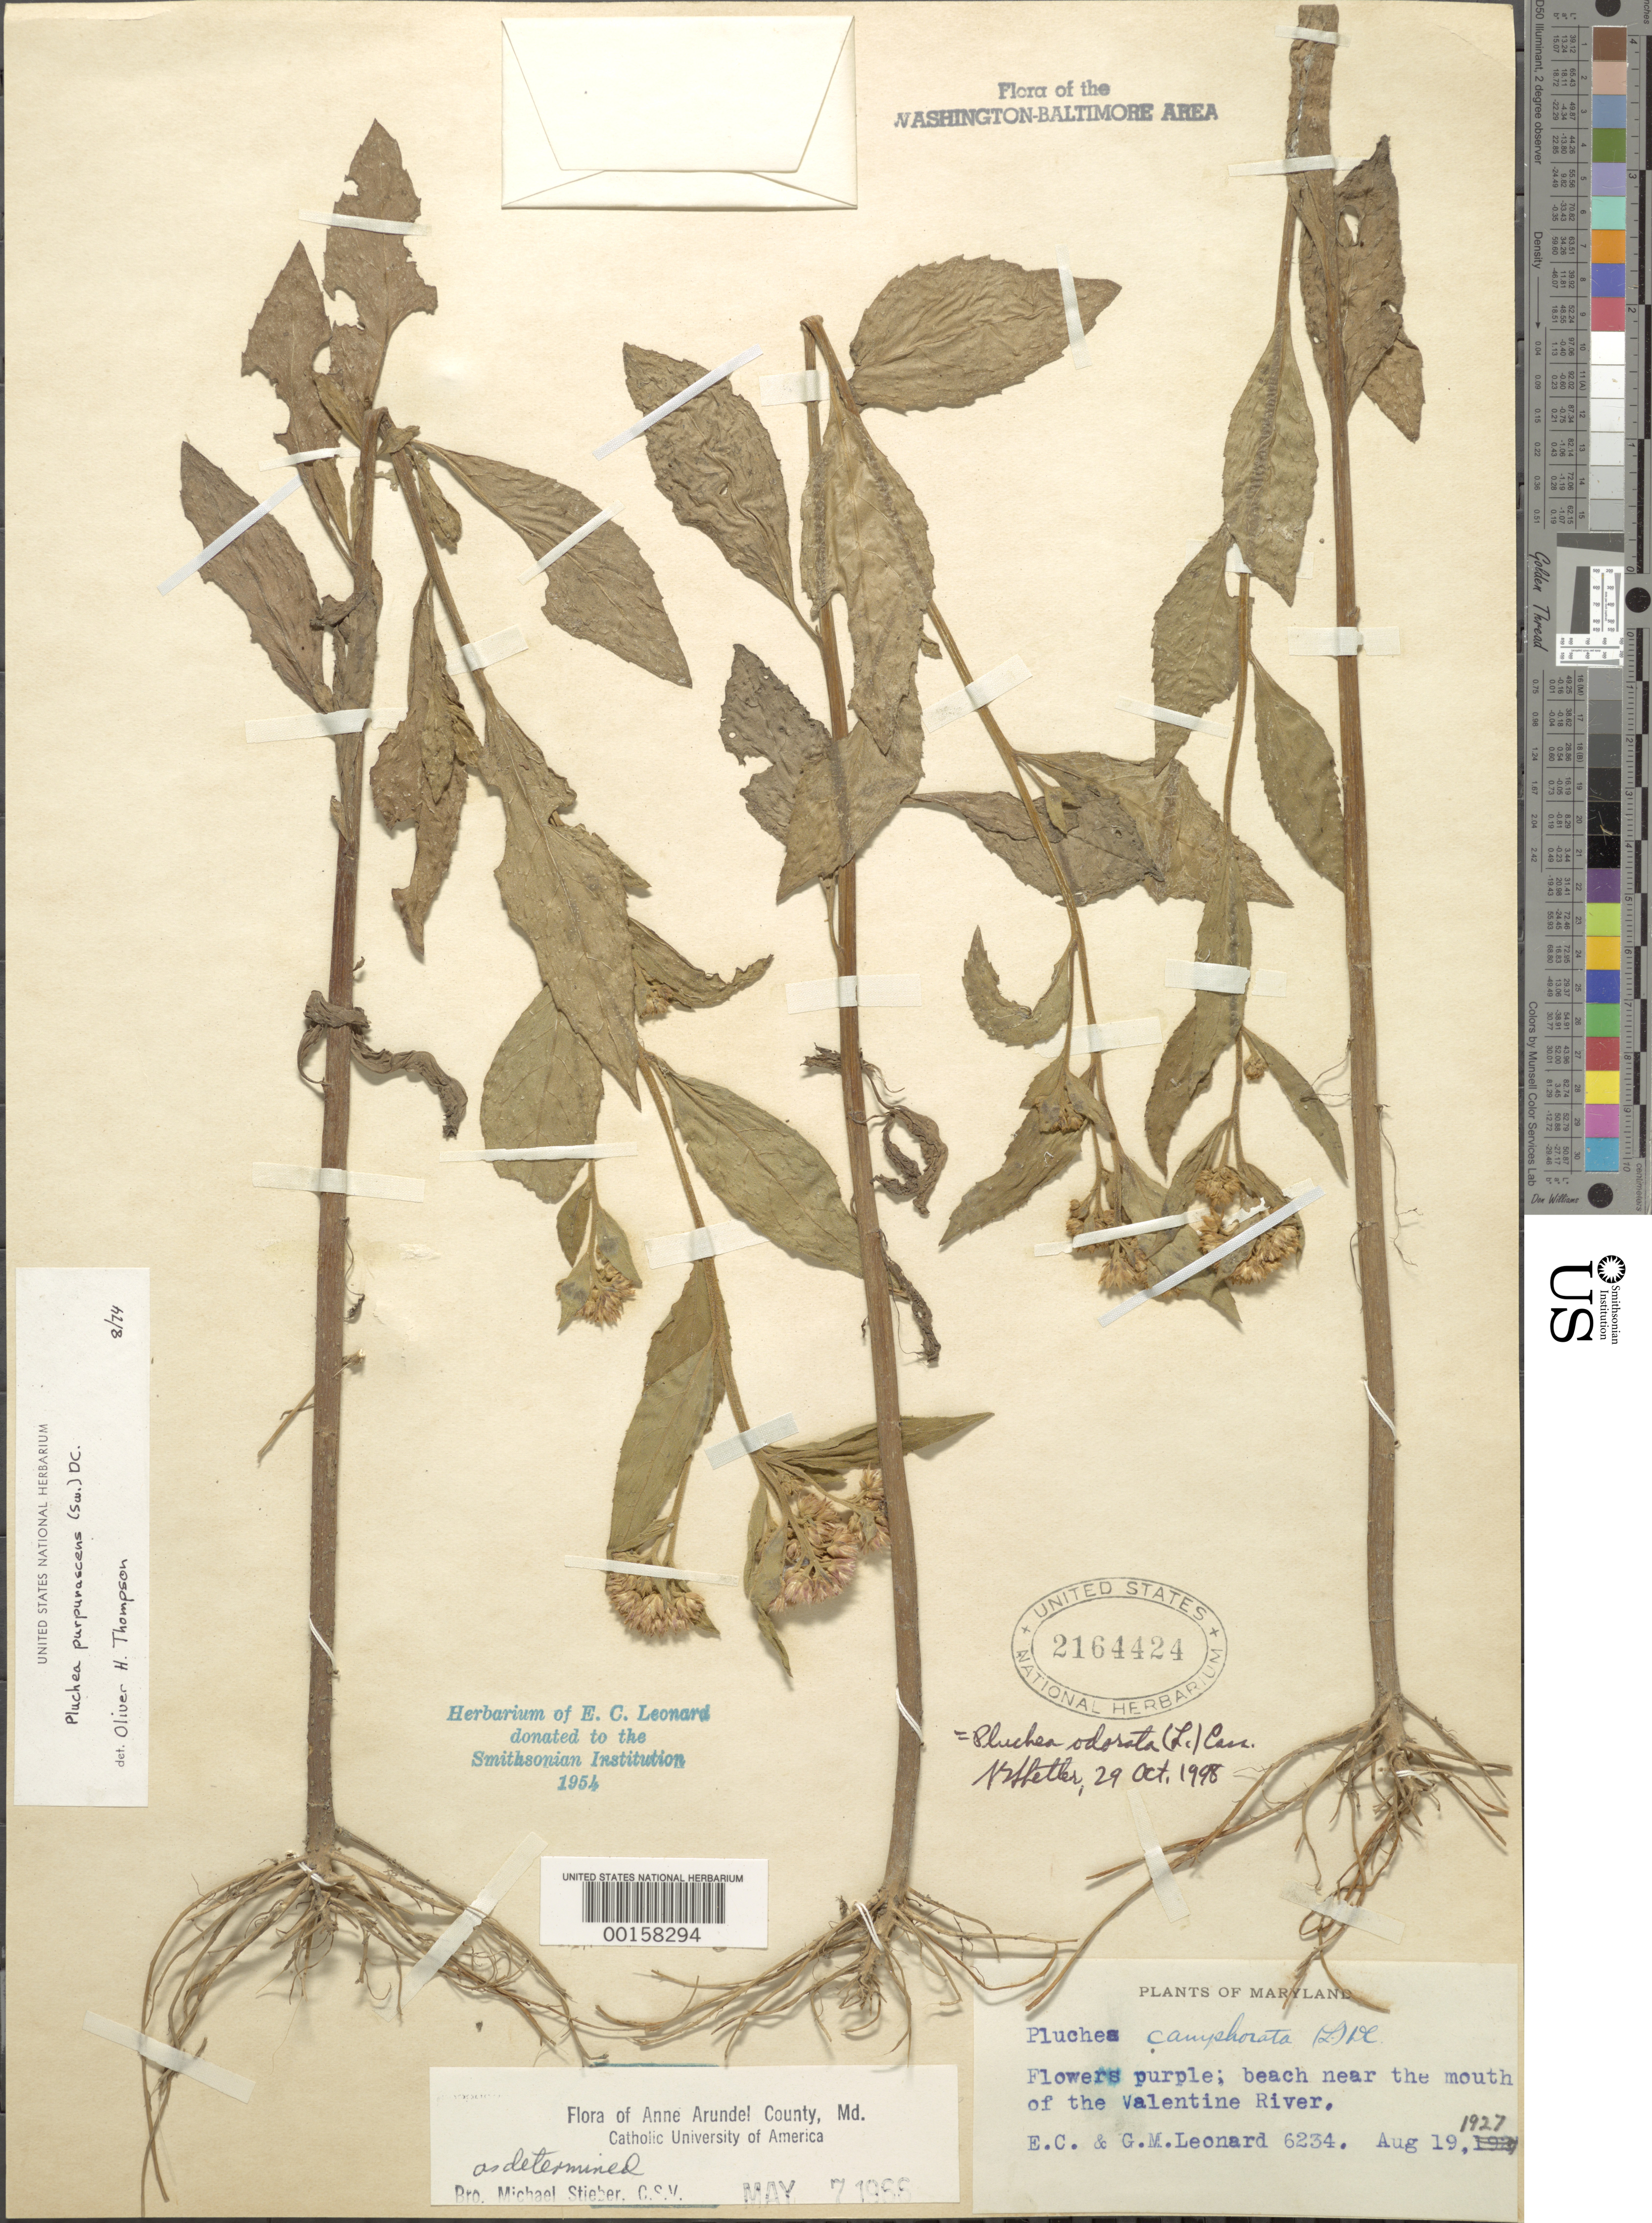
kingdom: Plantae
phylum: Tracheophyta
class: Magnoliopsida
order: Asterales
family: Asteraceae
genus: Pluchea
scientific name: Pluchea odorata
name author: (L.) Cass.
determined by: Shetler, Stanwyn G., (US), NMNH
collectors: E. C. Leonard & G. M. Leonard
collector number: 6234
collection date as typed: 19 Aug 1927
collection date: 1927-08-19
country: United States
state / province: Maryland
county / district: Baltimore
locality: Near the mouth of the Valentine River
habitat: Beach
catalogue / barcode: US 2164424